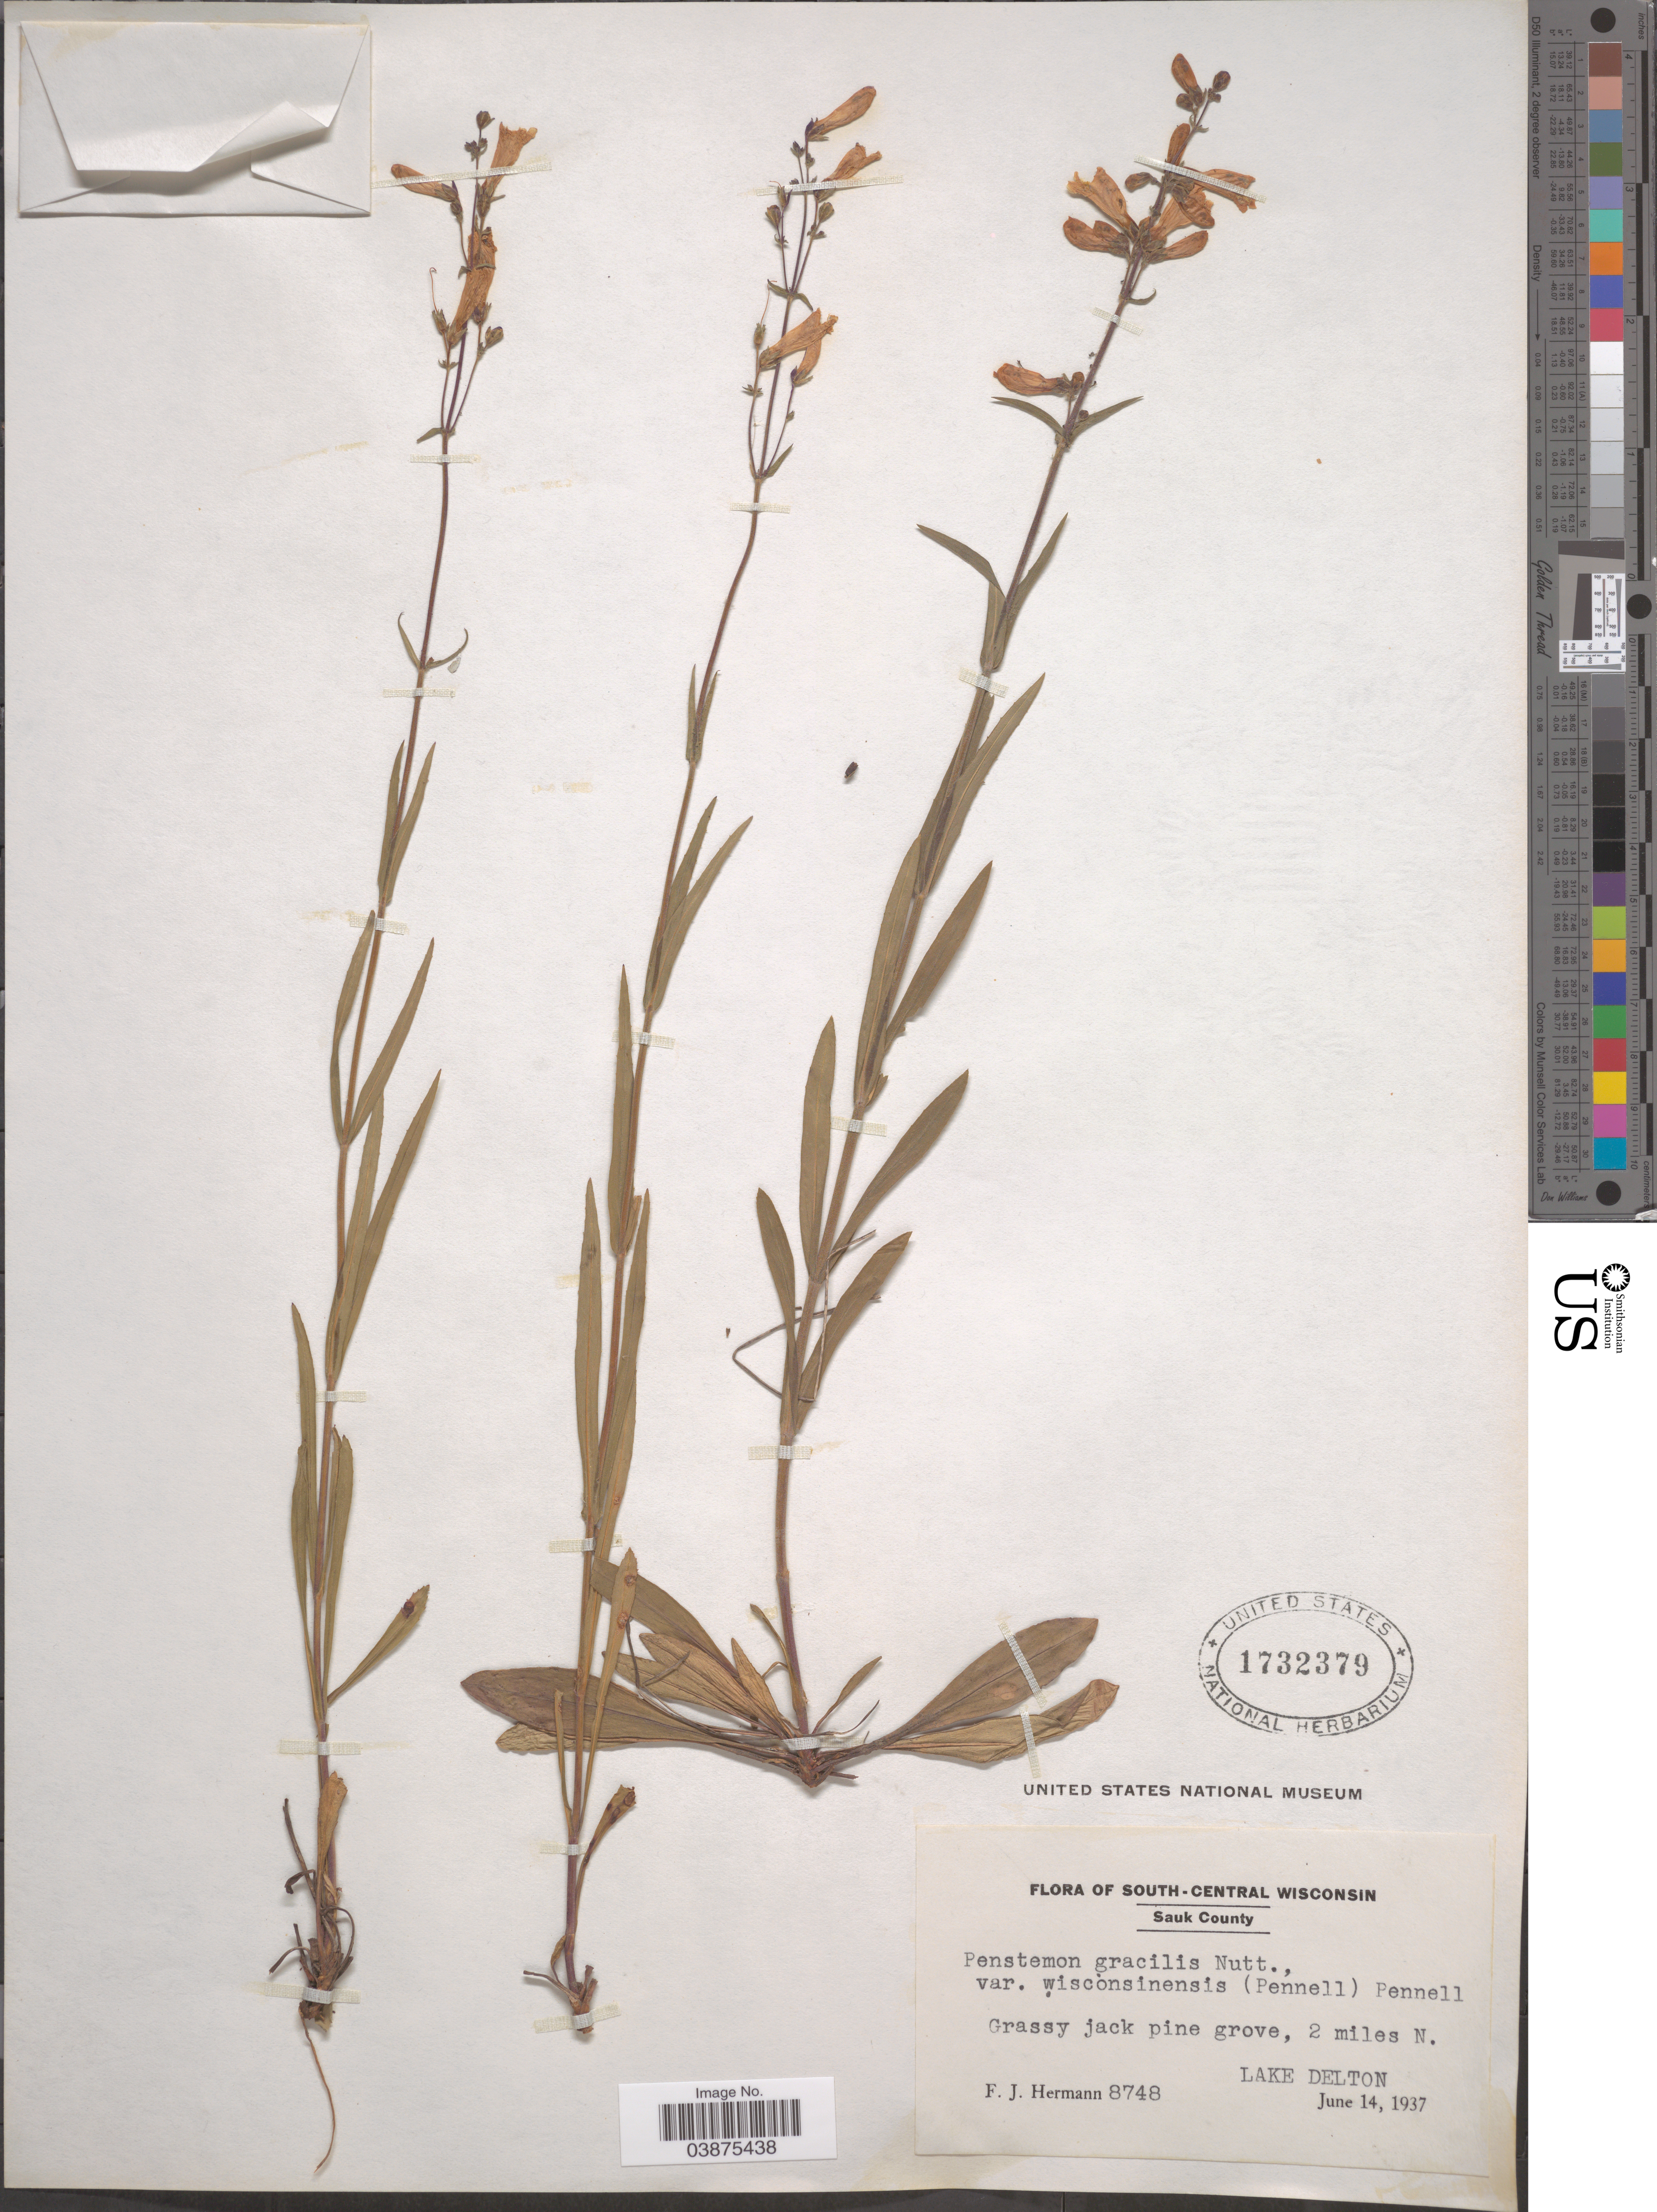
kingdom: Plantae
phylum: Tracheophyta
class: Magnoliopsida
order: Lamiales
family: Plantaginaceae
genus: Penstemon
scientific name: Penstemon gracilis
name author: Nutt.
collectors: F. J. Hermann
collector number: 8748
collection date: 1937-06-14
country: United States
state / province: Wisconsin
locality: South-Central Wisconsin. Sauk County. Grassy jack pine grove, 2 miles N. Lake Delton.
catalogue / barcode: US 1732379